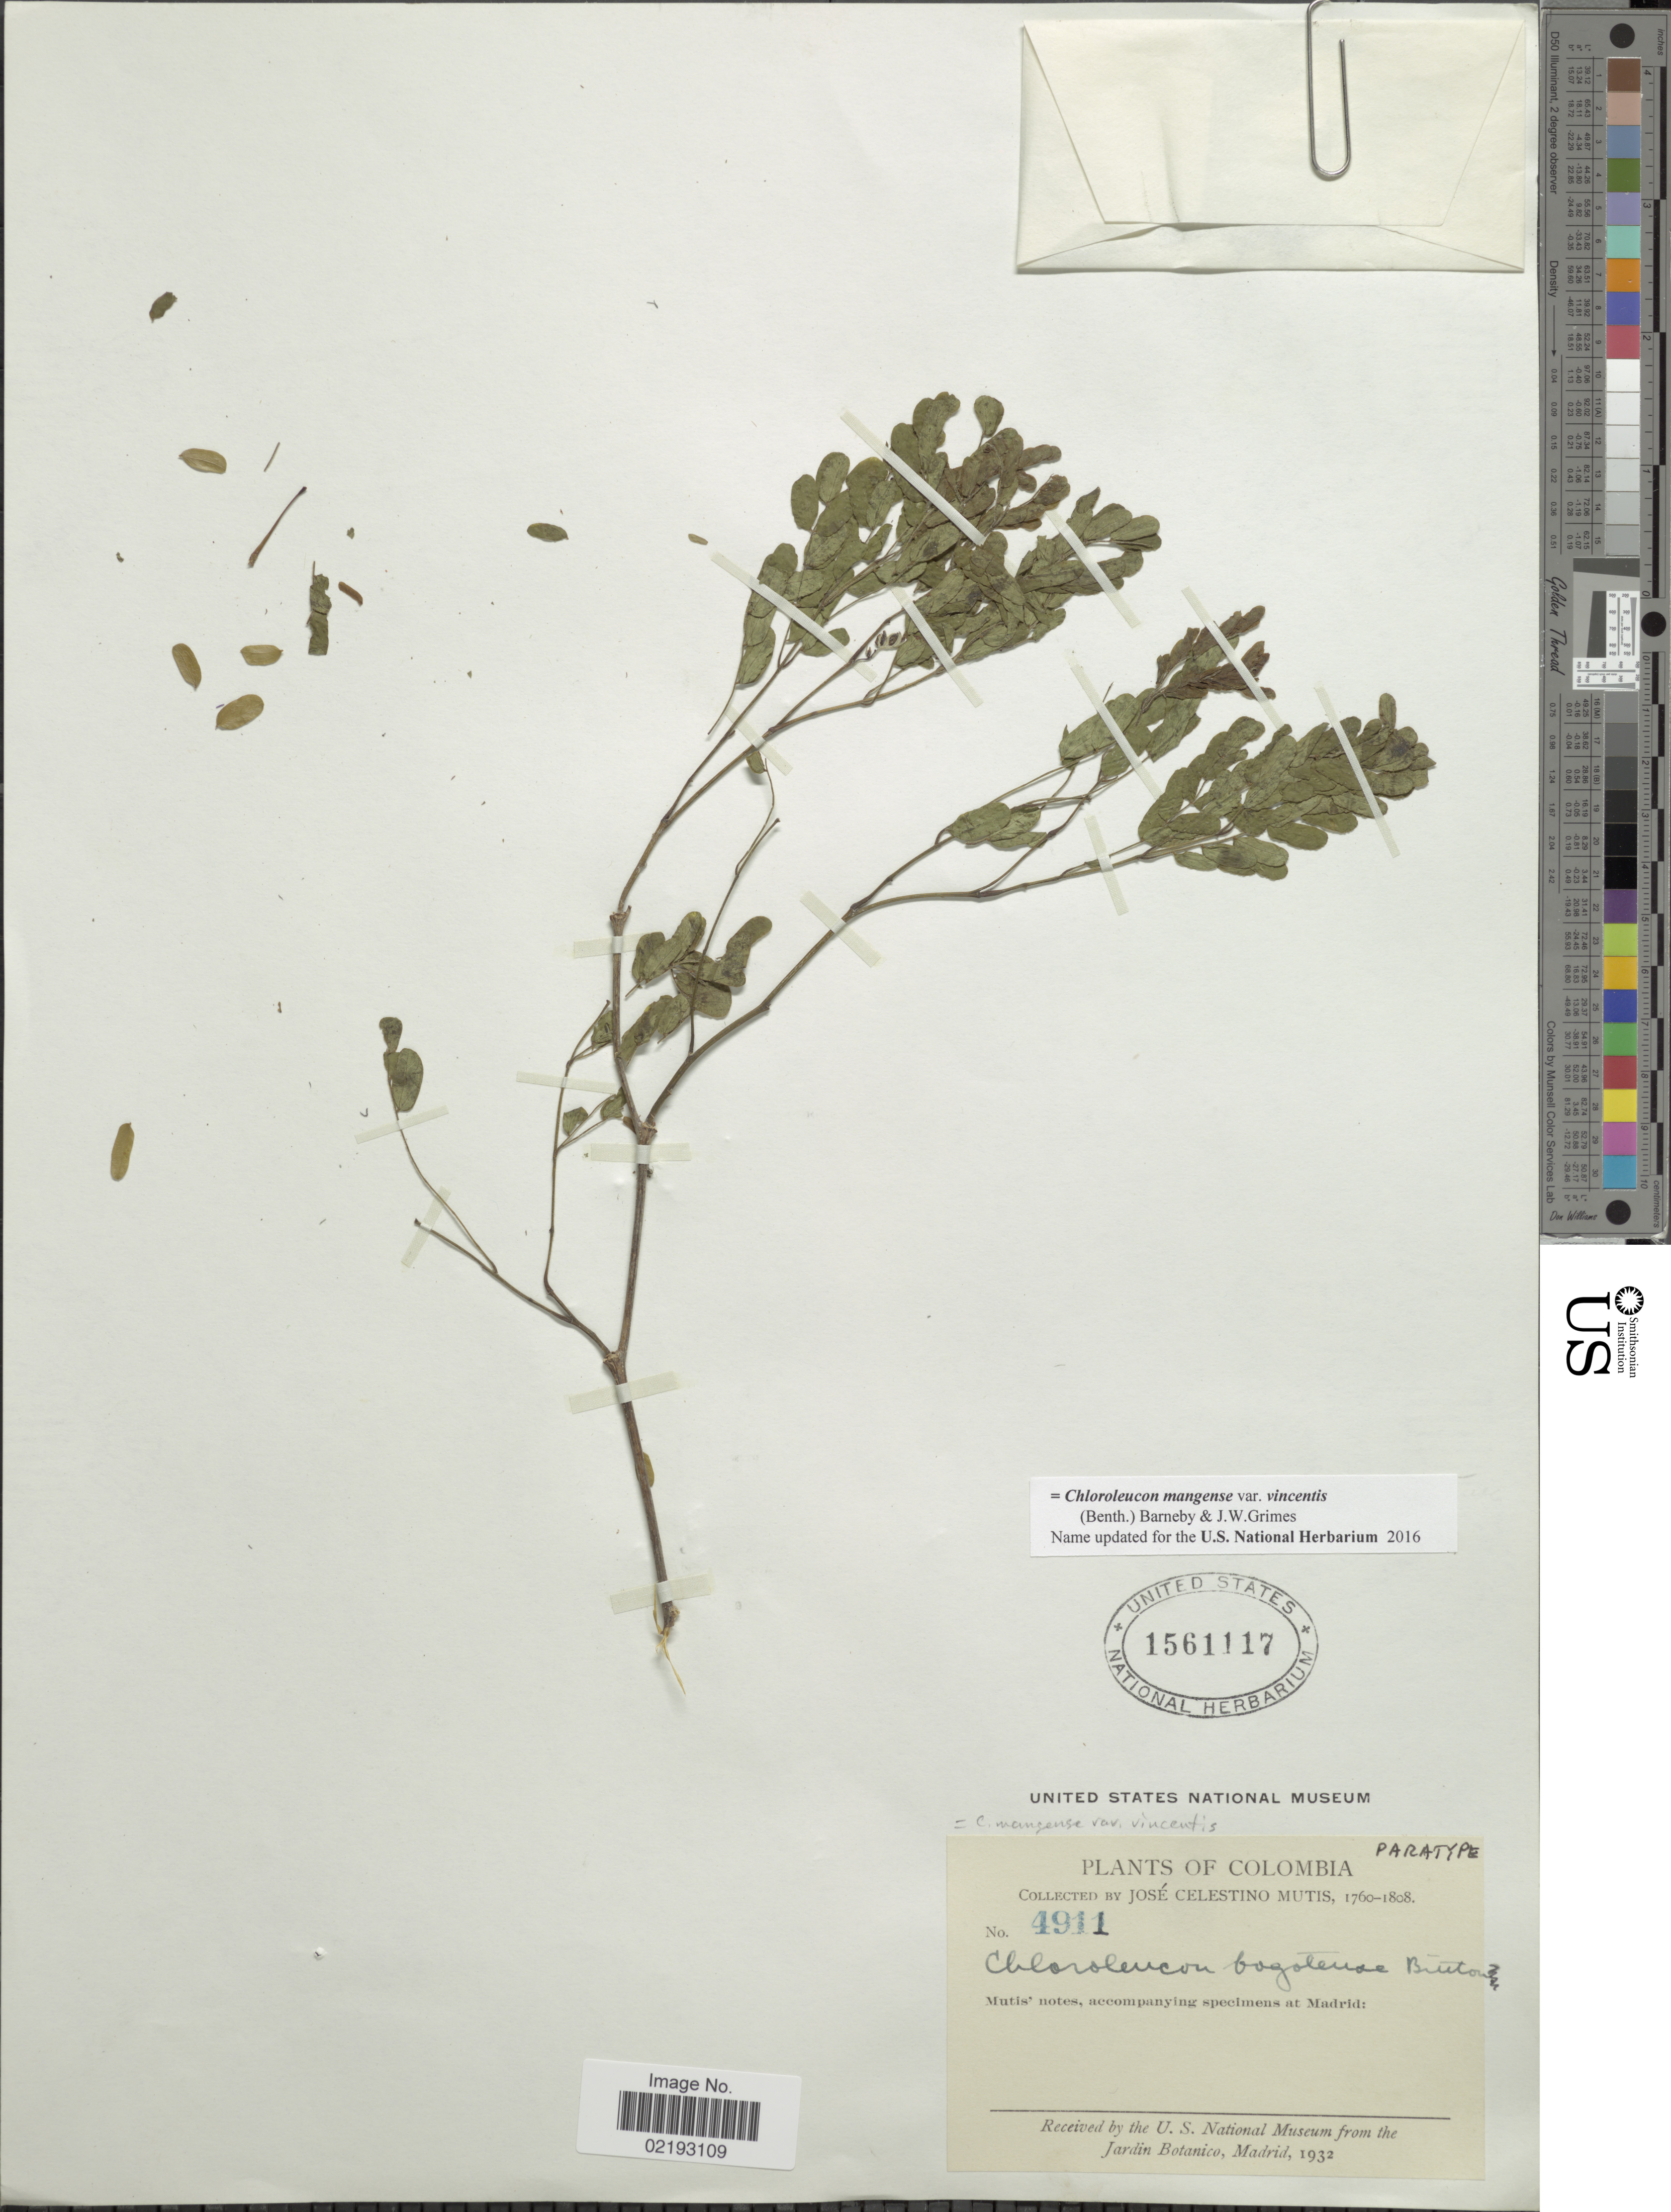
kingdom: Plantae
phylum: Tracheophyta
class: Magnoliopsida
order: Fabales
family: Fabaceae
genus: Chloroleucon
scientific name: Chloroleucon mangense var. vincentis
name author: (Benth.) Barneby & J.W. Grimes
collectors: J. C. B. Mutis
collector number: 4911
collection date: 1760/1808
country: Colombia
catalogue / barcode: US 1561117